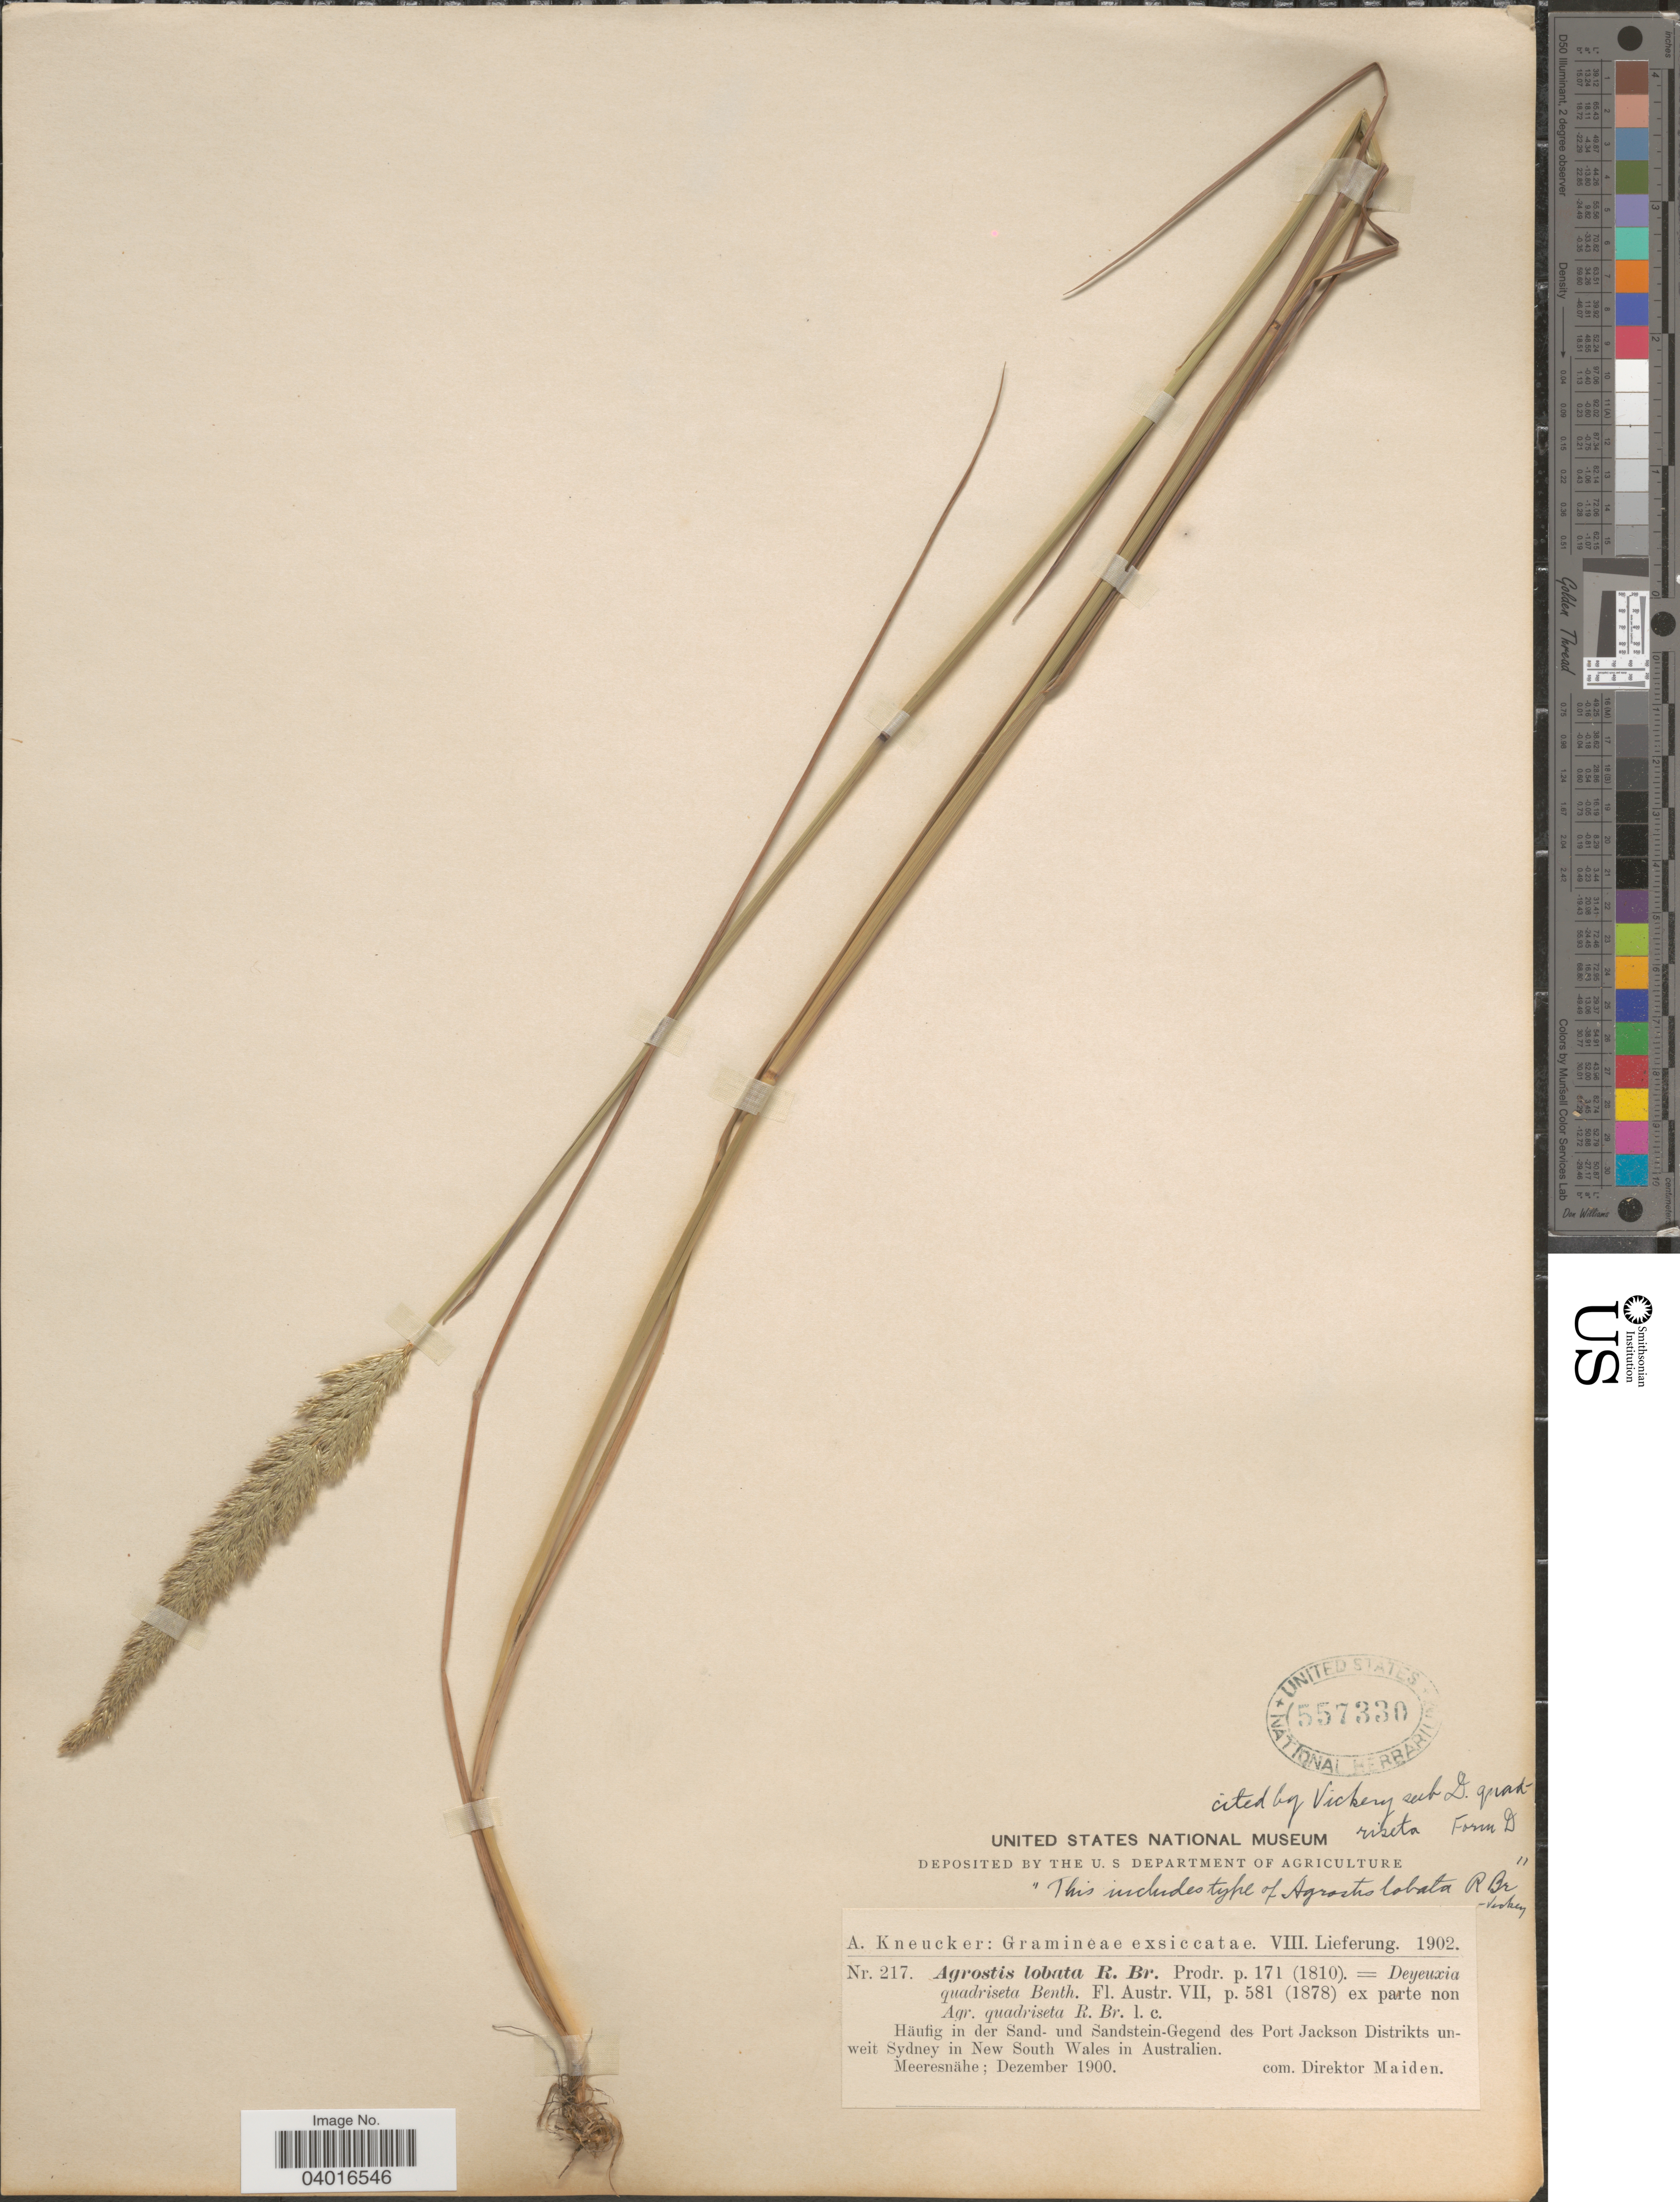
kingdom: Plantae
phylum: Tracheophyta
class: Liliopsida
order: Poales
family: Poaceae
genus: Dichelachne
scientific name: Dichelachne quadriseta ined.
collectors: A. Kneucker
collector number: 217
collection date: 1900-12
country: Australia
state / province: New South Wales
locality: Häufig in der Sand- und Sandstein-Gegend des Port Jackson Distrikts unweit Sydney in New South Wales in Australien.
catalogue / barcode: US 557330